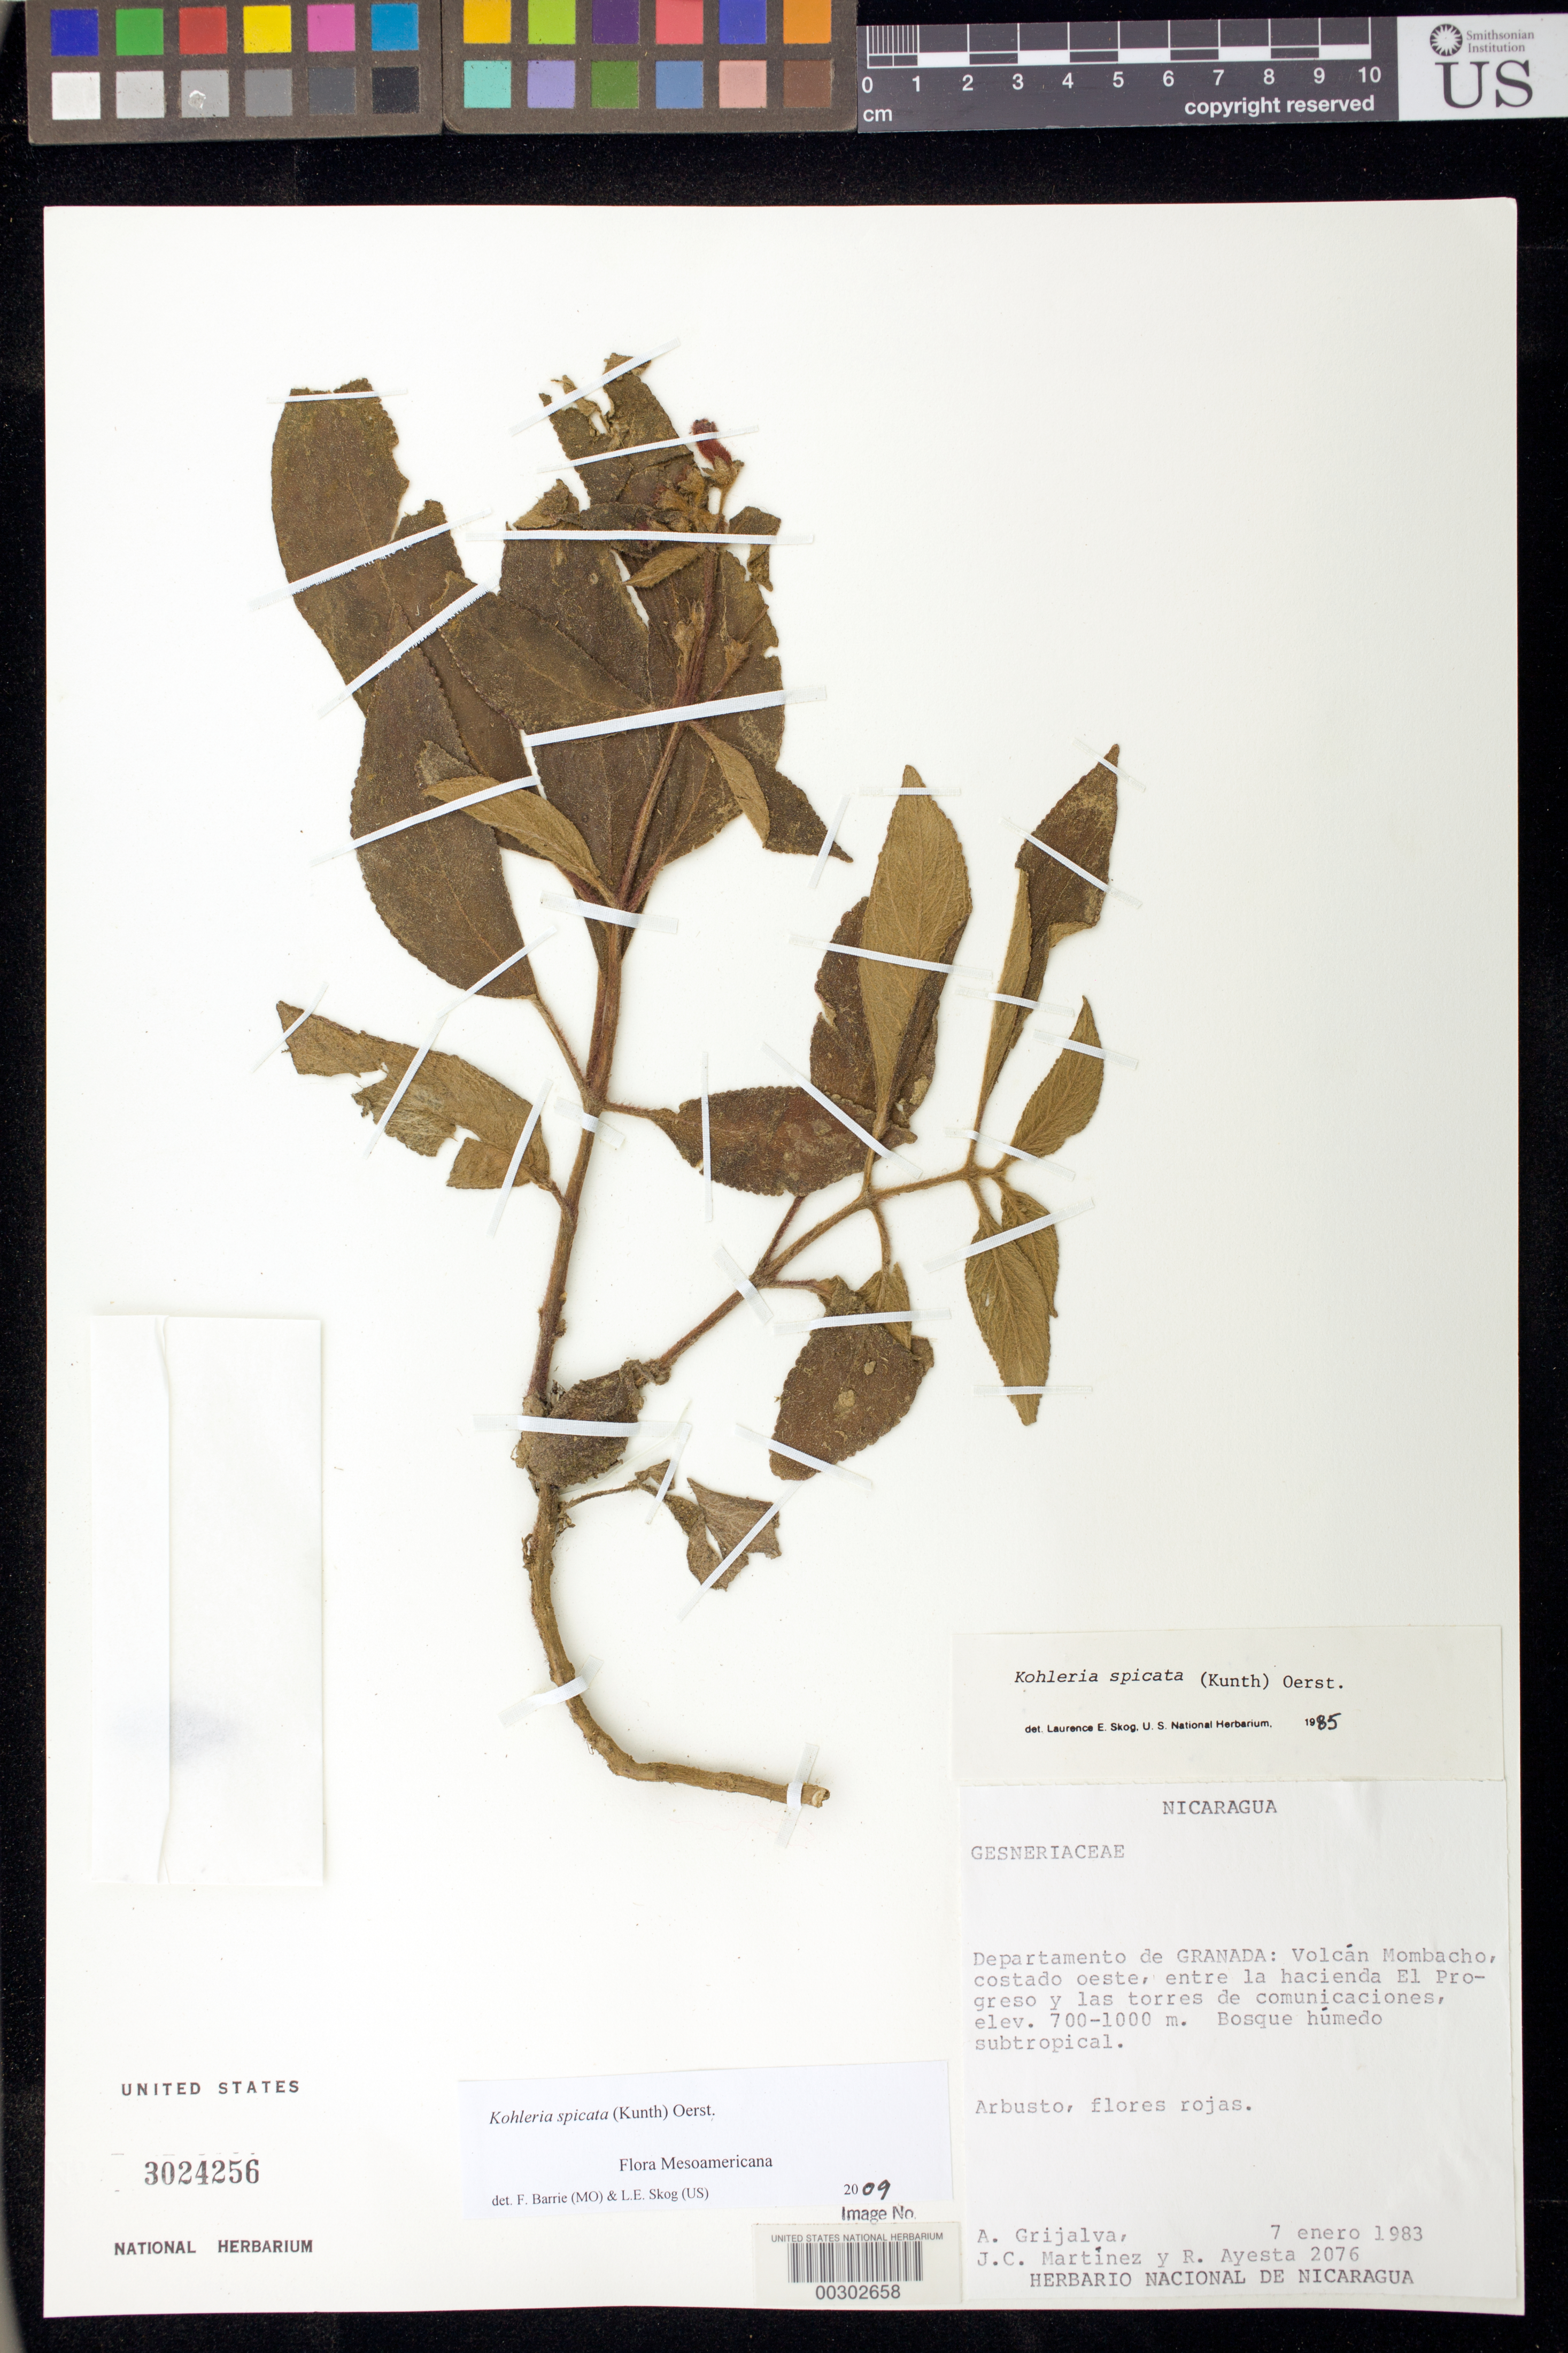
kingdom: Plantae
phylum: Tracheophyta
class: Magnoliopsida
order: Lamiales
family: Gesneriaceae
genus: Kohleria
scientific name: Kohleria spicata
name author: (Kunth) Oerst.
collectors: A. Grijalva P., J. C. Martinez & R. Ayesta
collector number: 2076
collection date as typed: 07 Jan 1983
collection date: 1983-01-07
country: Nicaragua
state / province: Granada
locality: Volcan Mombacho, west coast, between La Hacienda El Progreso and Las torres de Communicaciones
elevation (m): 700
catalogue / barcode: US 3024256